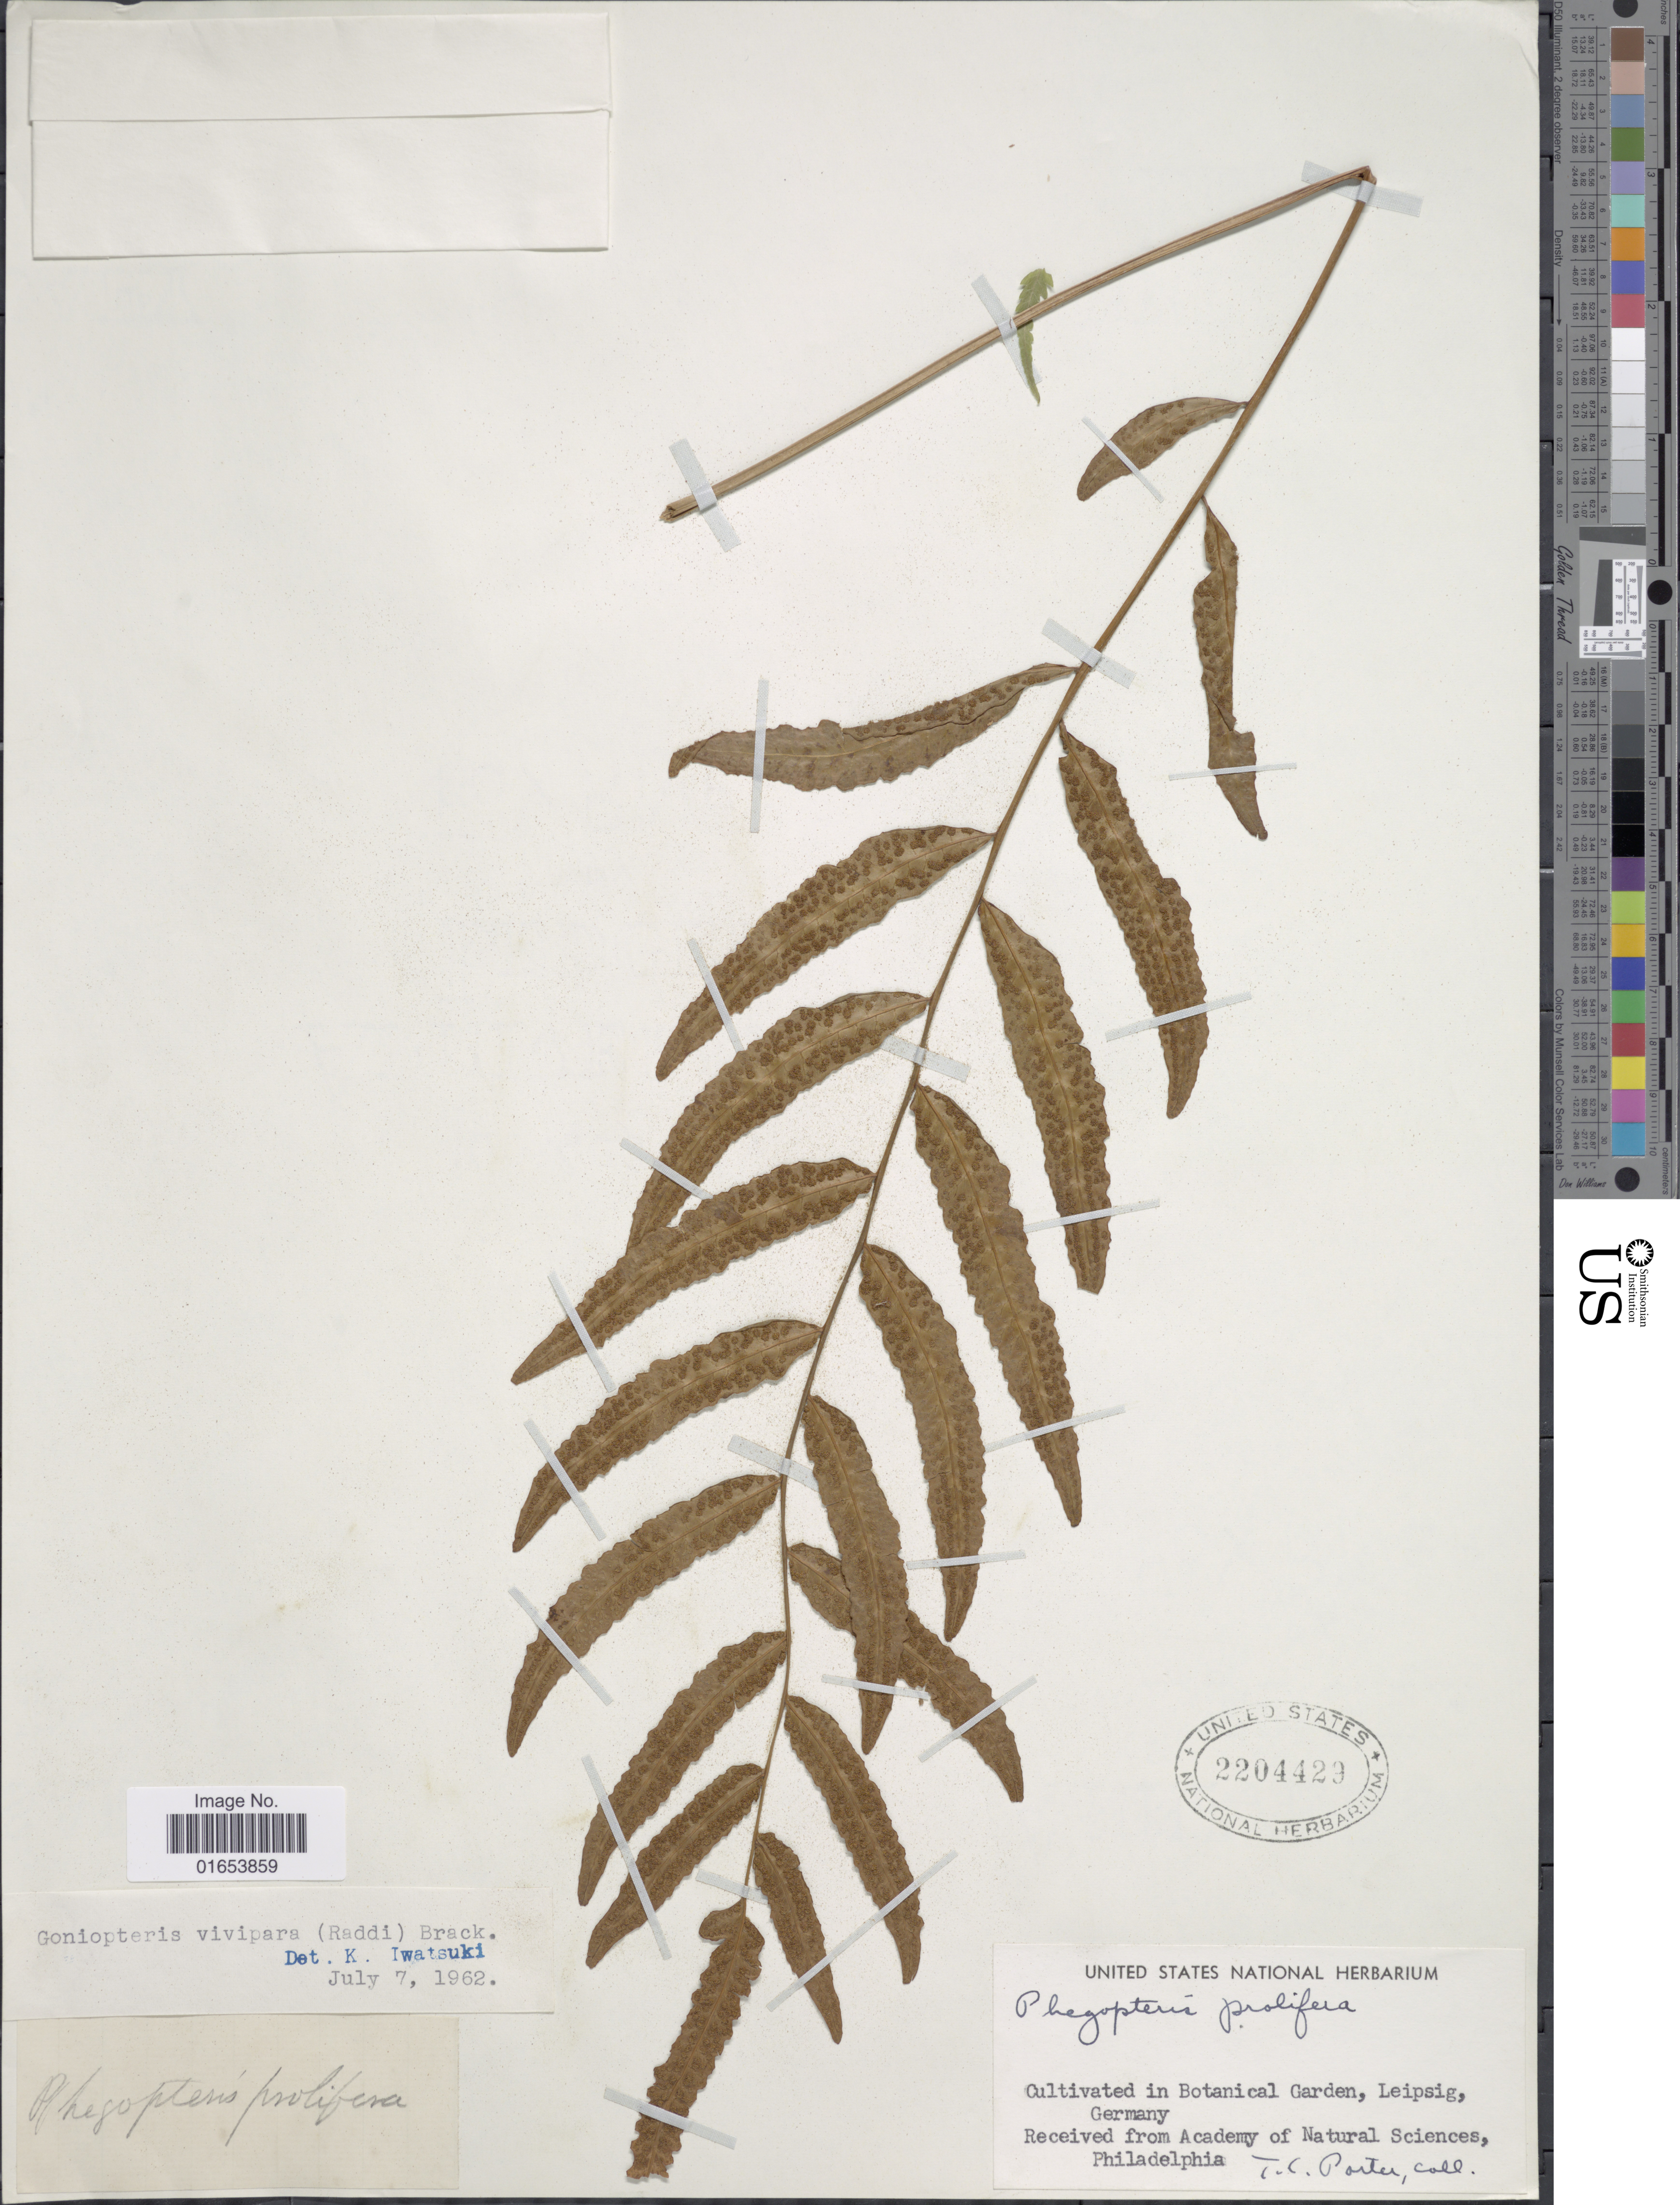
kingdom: Plantae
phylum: Tracheophyta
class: Polypodiopsida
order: Polypodiales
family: Thelypteridaceae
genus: Goniopteris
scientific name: Goniopteris vivipara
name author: (Raddi) C.F. Reed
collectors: T. C. Porter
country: Germany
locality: Botanical Garden, Leipsig, Germany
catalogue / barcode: US 2204429